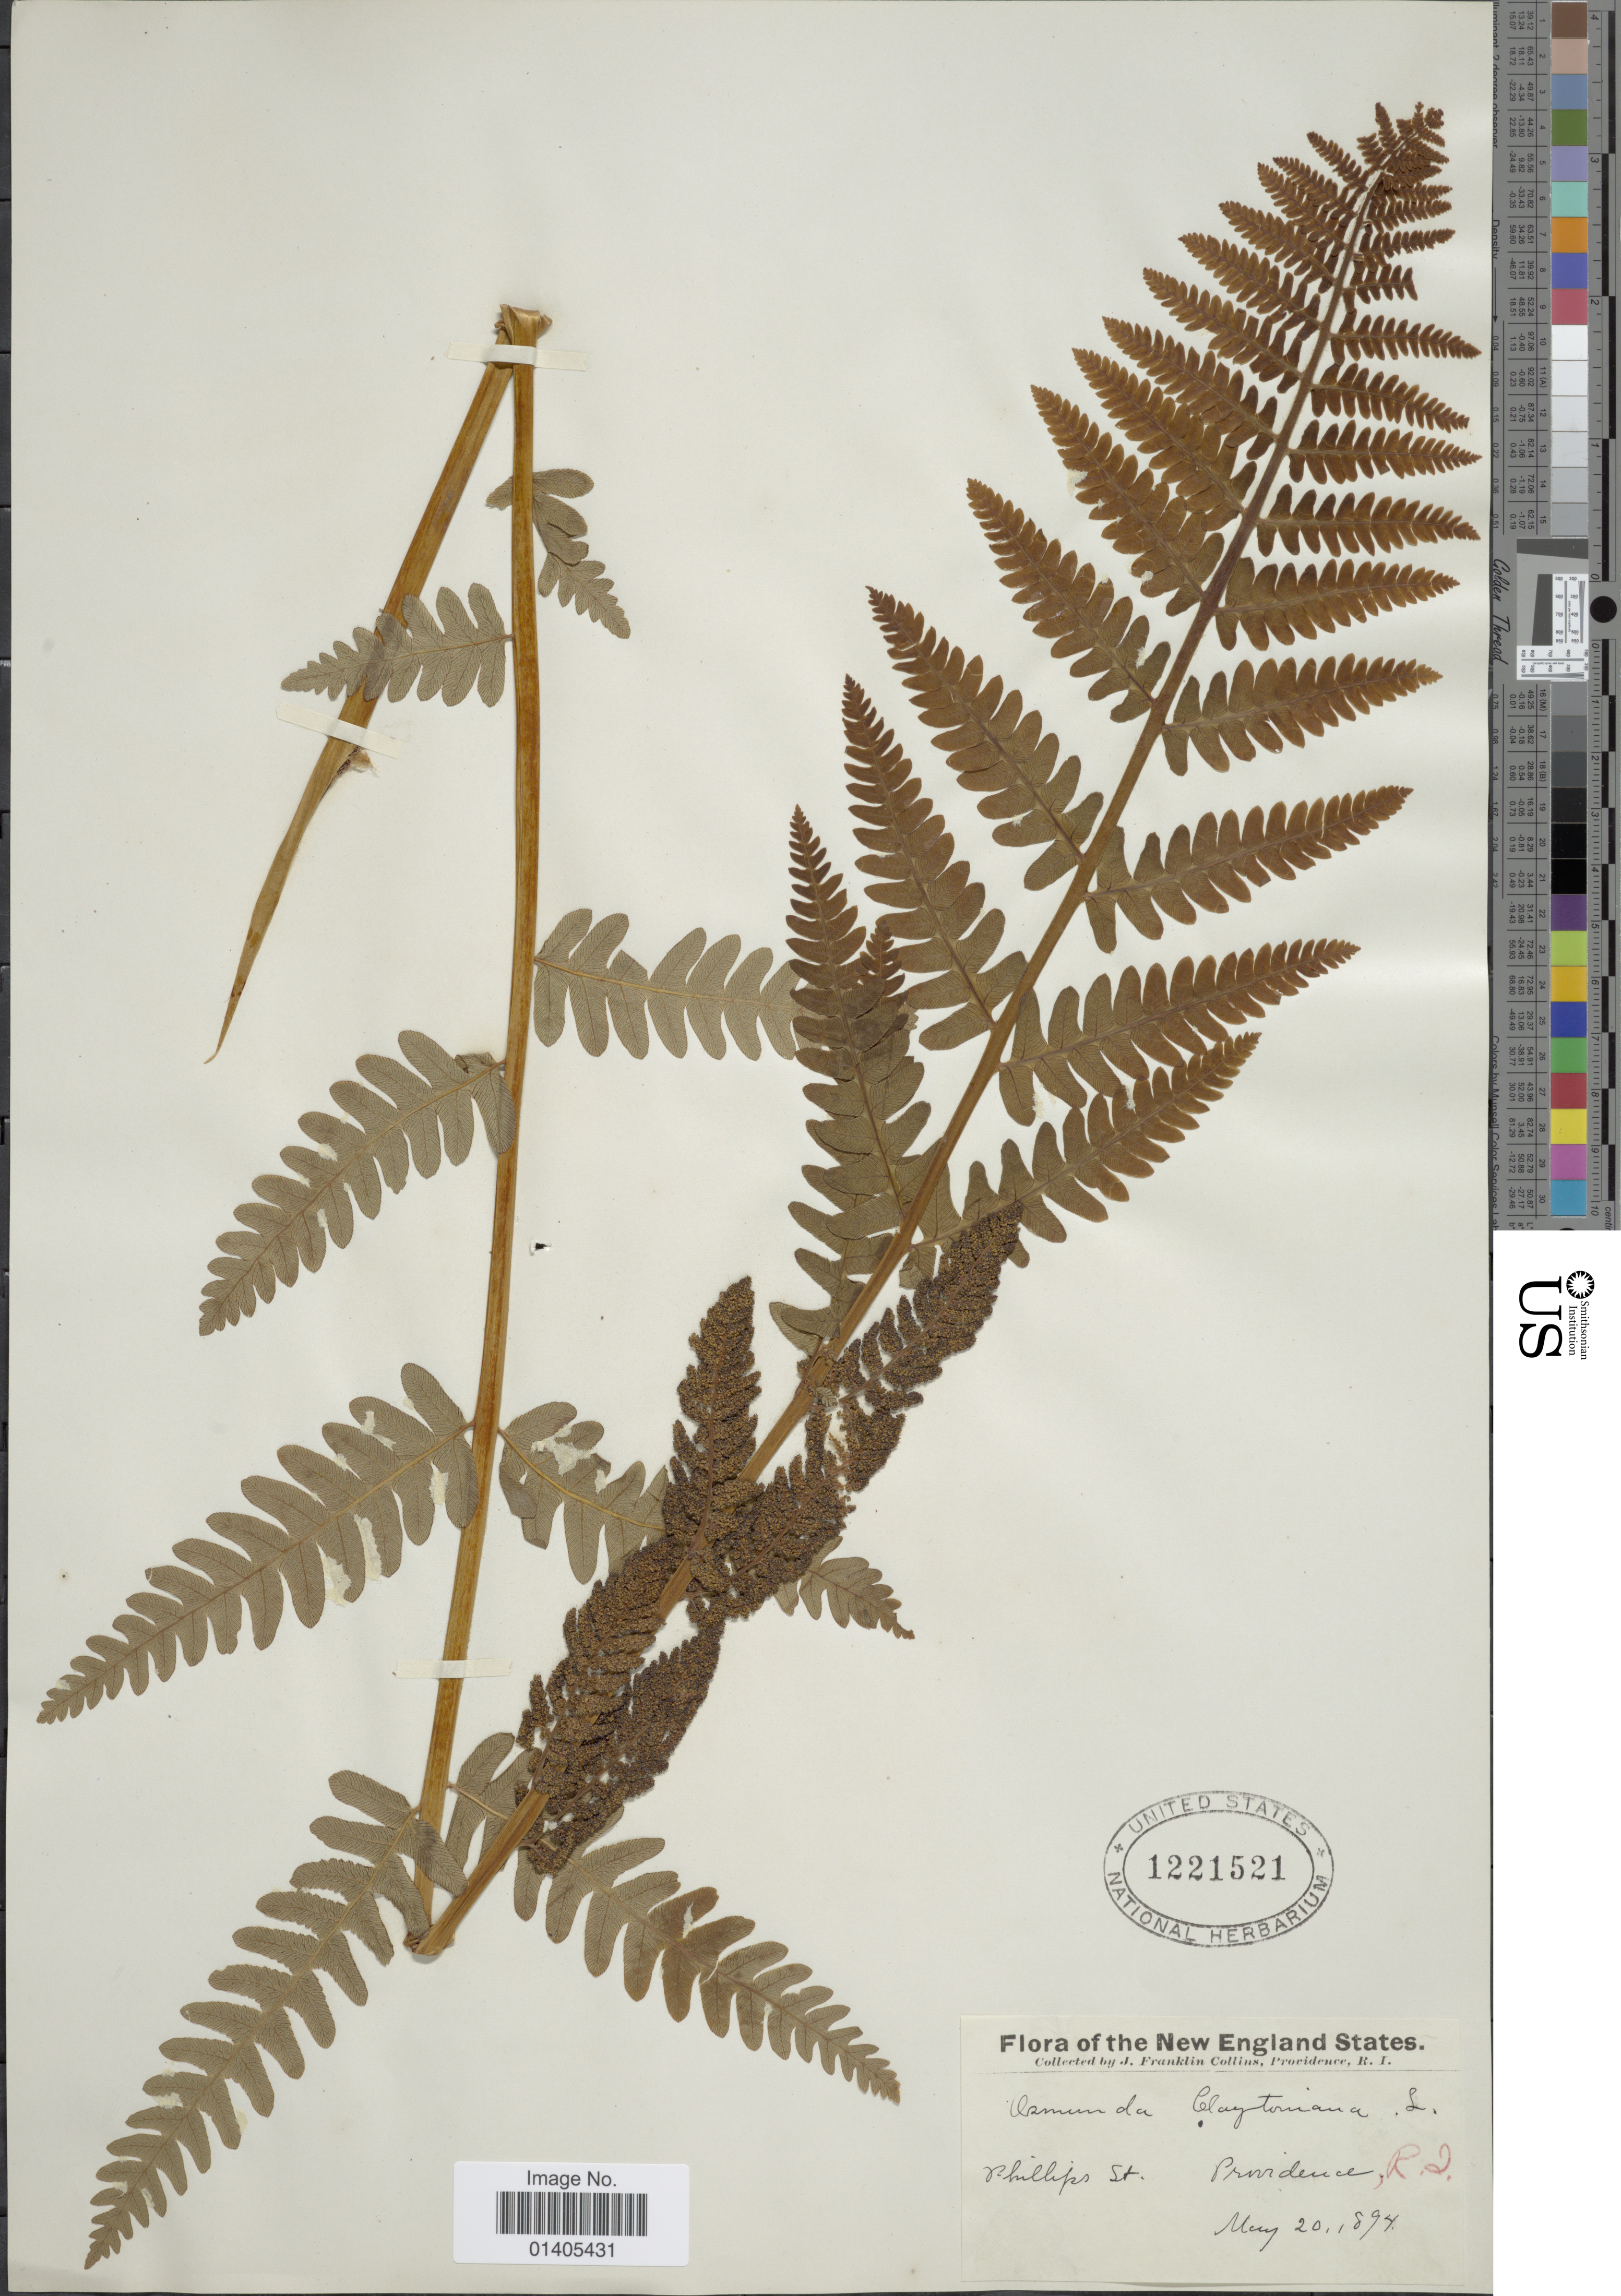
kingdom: Plantae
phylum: Tracheophyta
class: Polypodiopsida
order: Osmundales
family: Osmundaceae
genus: Osmunda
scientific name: Osmunda claytoniana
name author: (L.) Tagawa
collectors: J. L. Collins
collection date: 1894-05-20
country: United States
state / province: Rhode Island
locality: New England States, Phillips St, Providence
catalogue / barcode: US 1221521